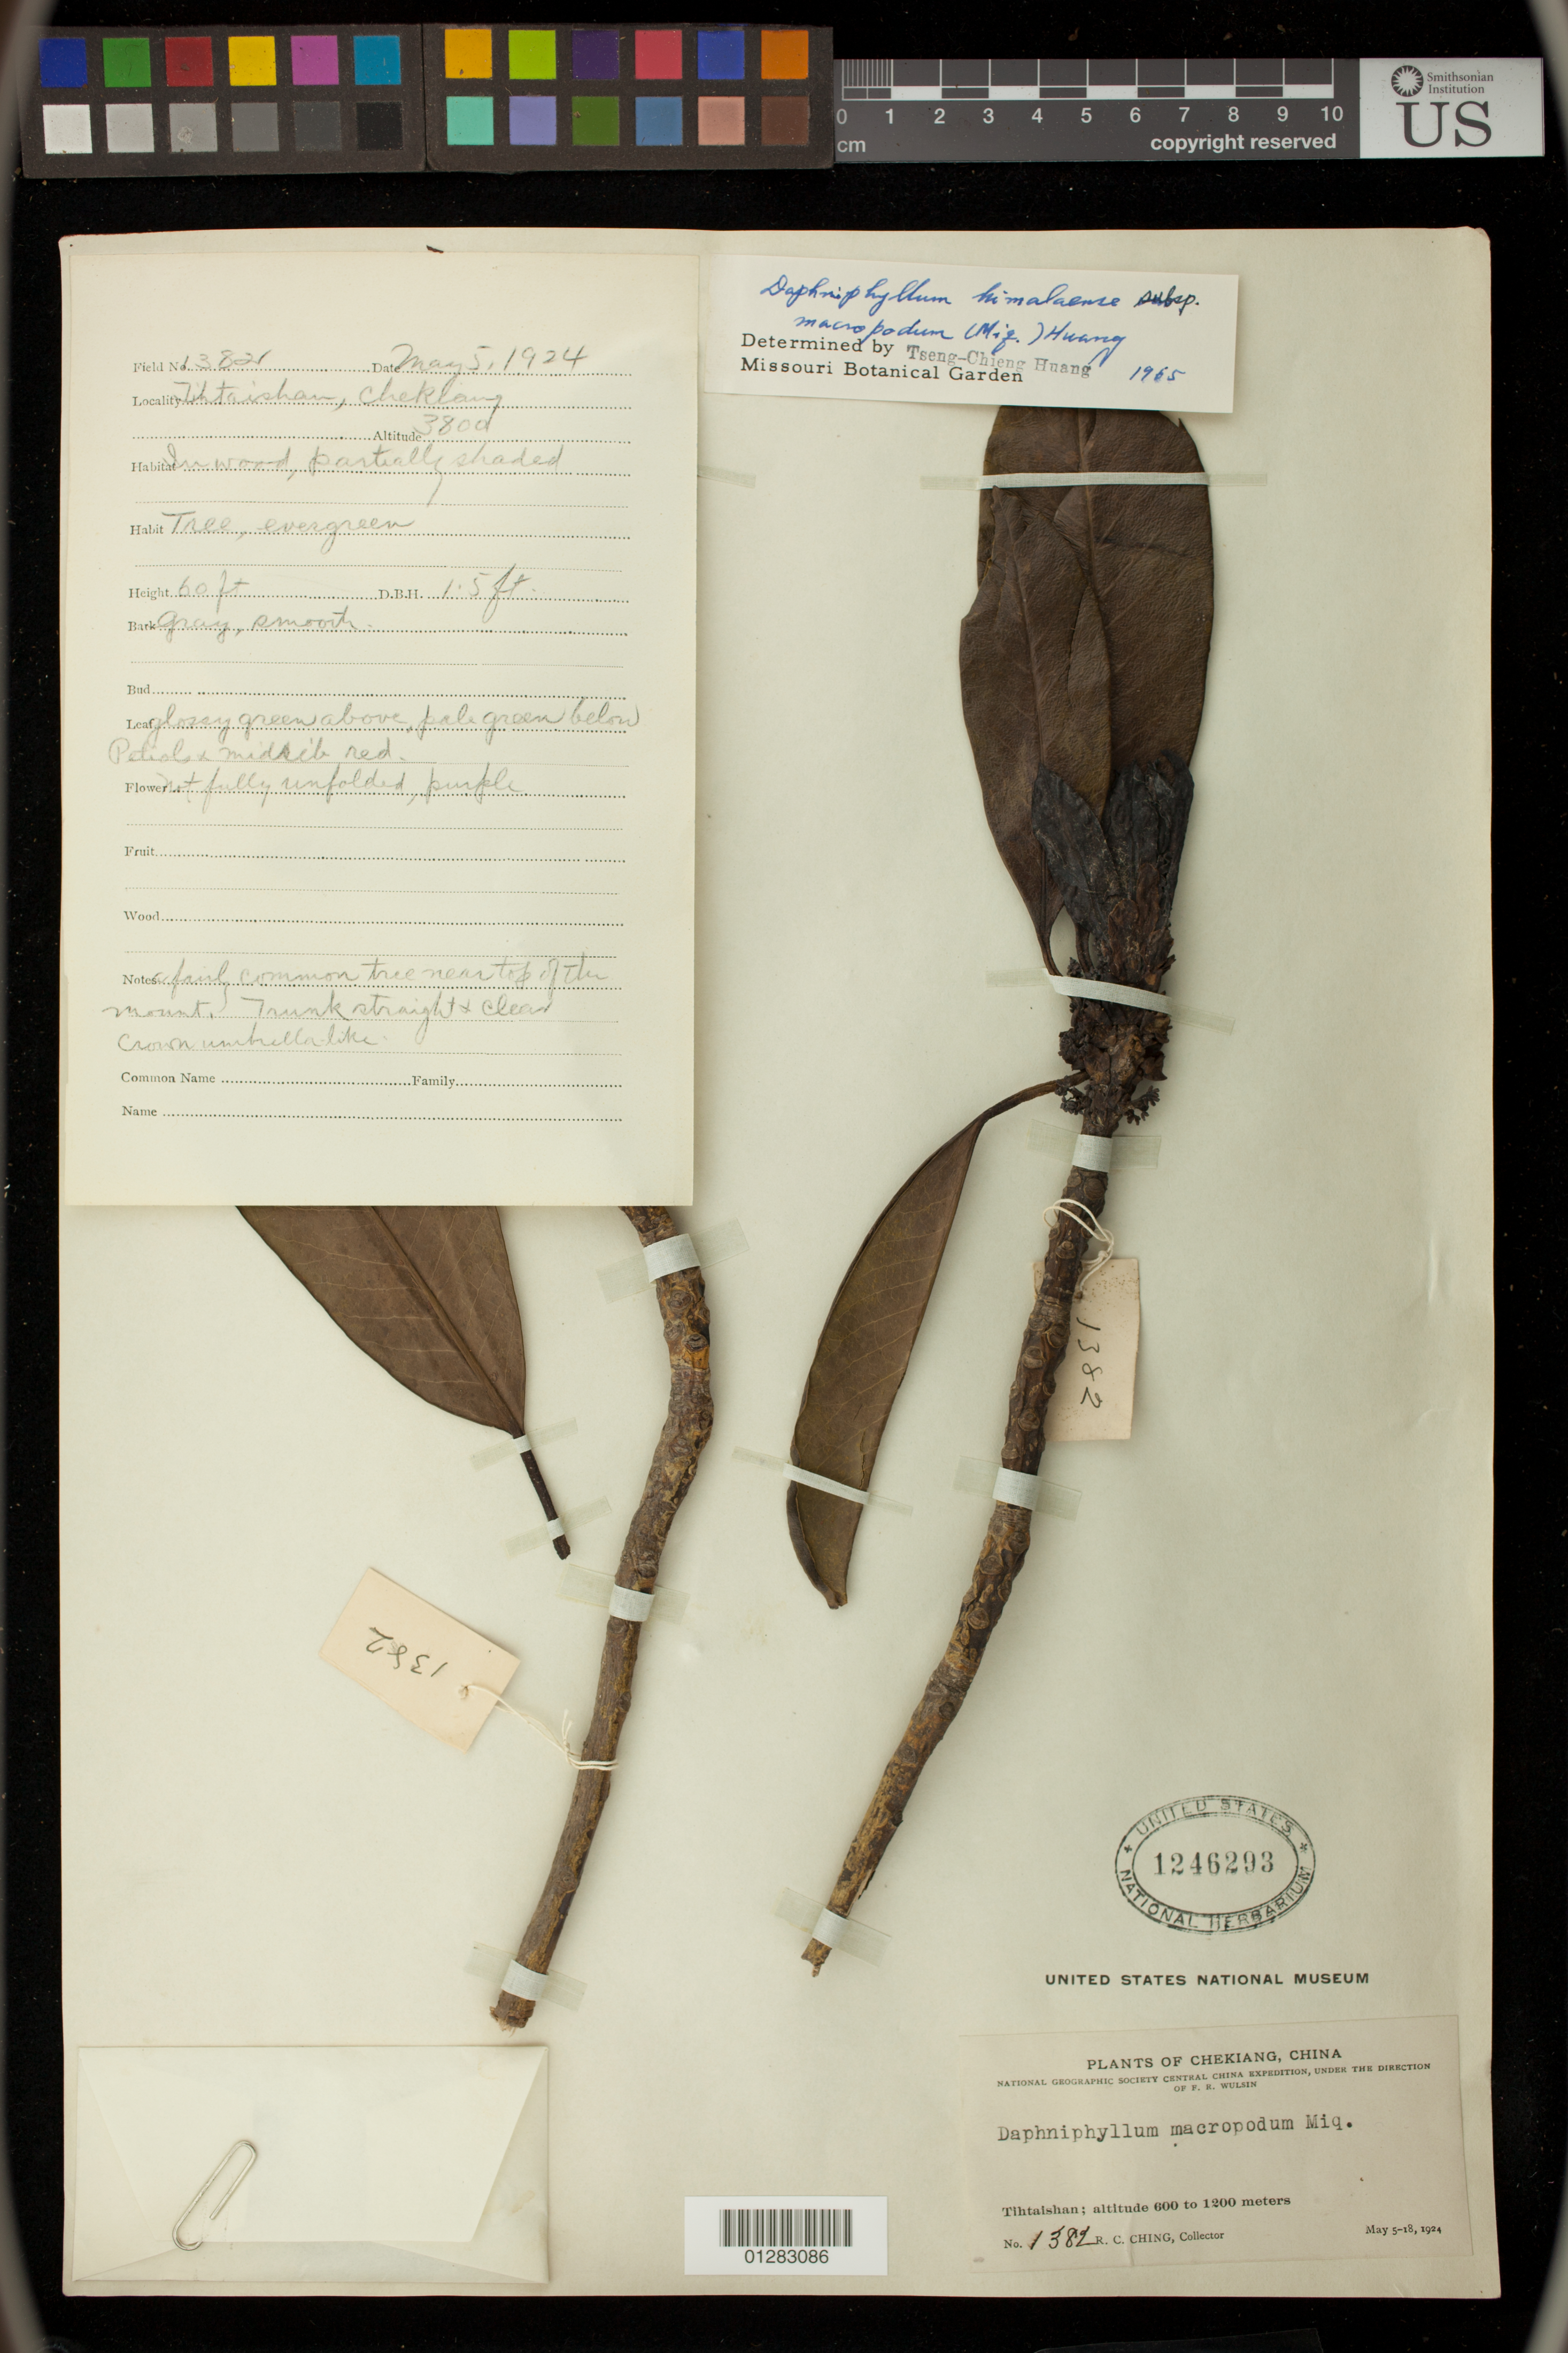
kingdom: Plantae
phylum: Tracheophyta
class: Magnoliopsida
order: Saxifragales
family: Daphniphyllaceae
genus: Daphniphyllum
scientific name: Daphniphyllum himalayense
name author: (Benth.) Müll. Arg.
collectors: R. C. Ching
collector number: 1382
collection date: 1924-05-05/1924-05-18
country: China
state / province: Zhejiang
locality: Tihtaishan, Chekiang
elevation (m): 183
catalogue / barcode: US 1246293